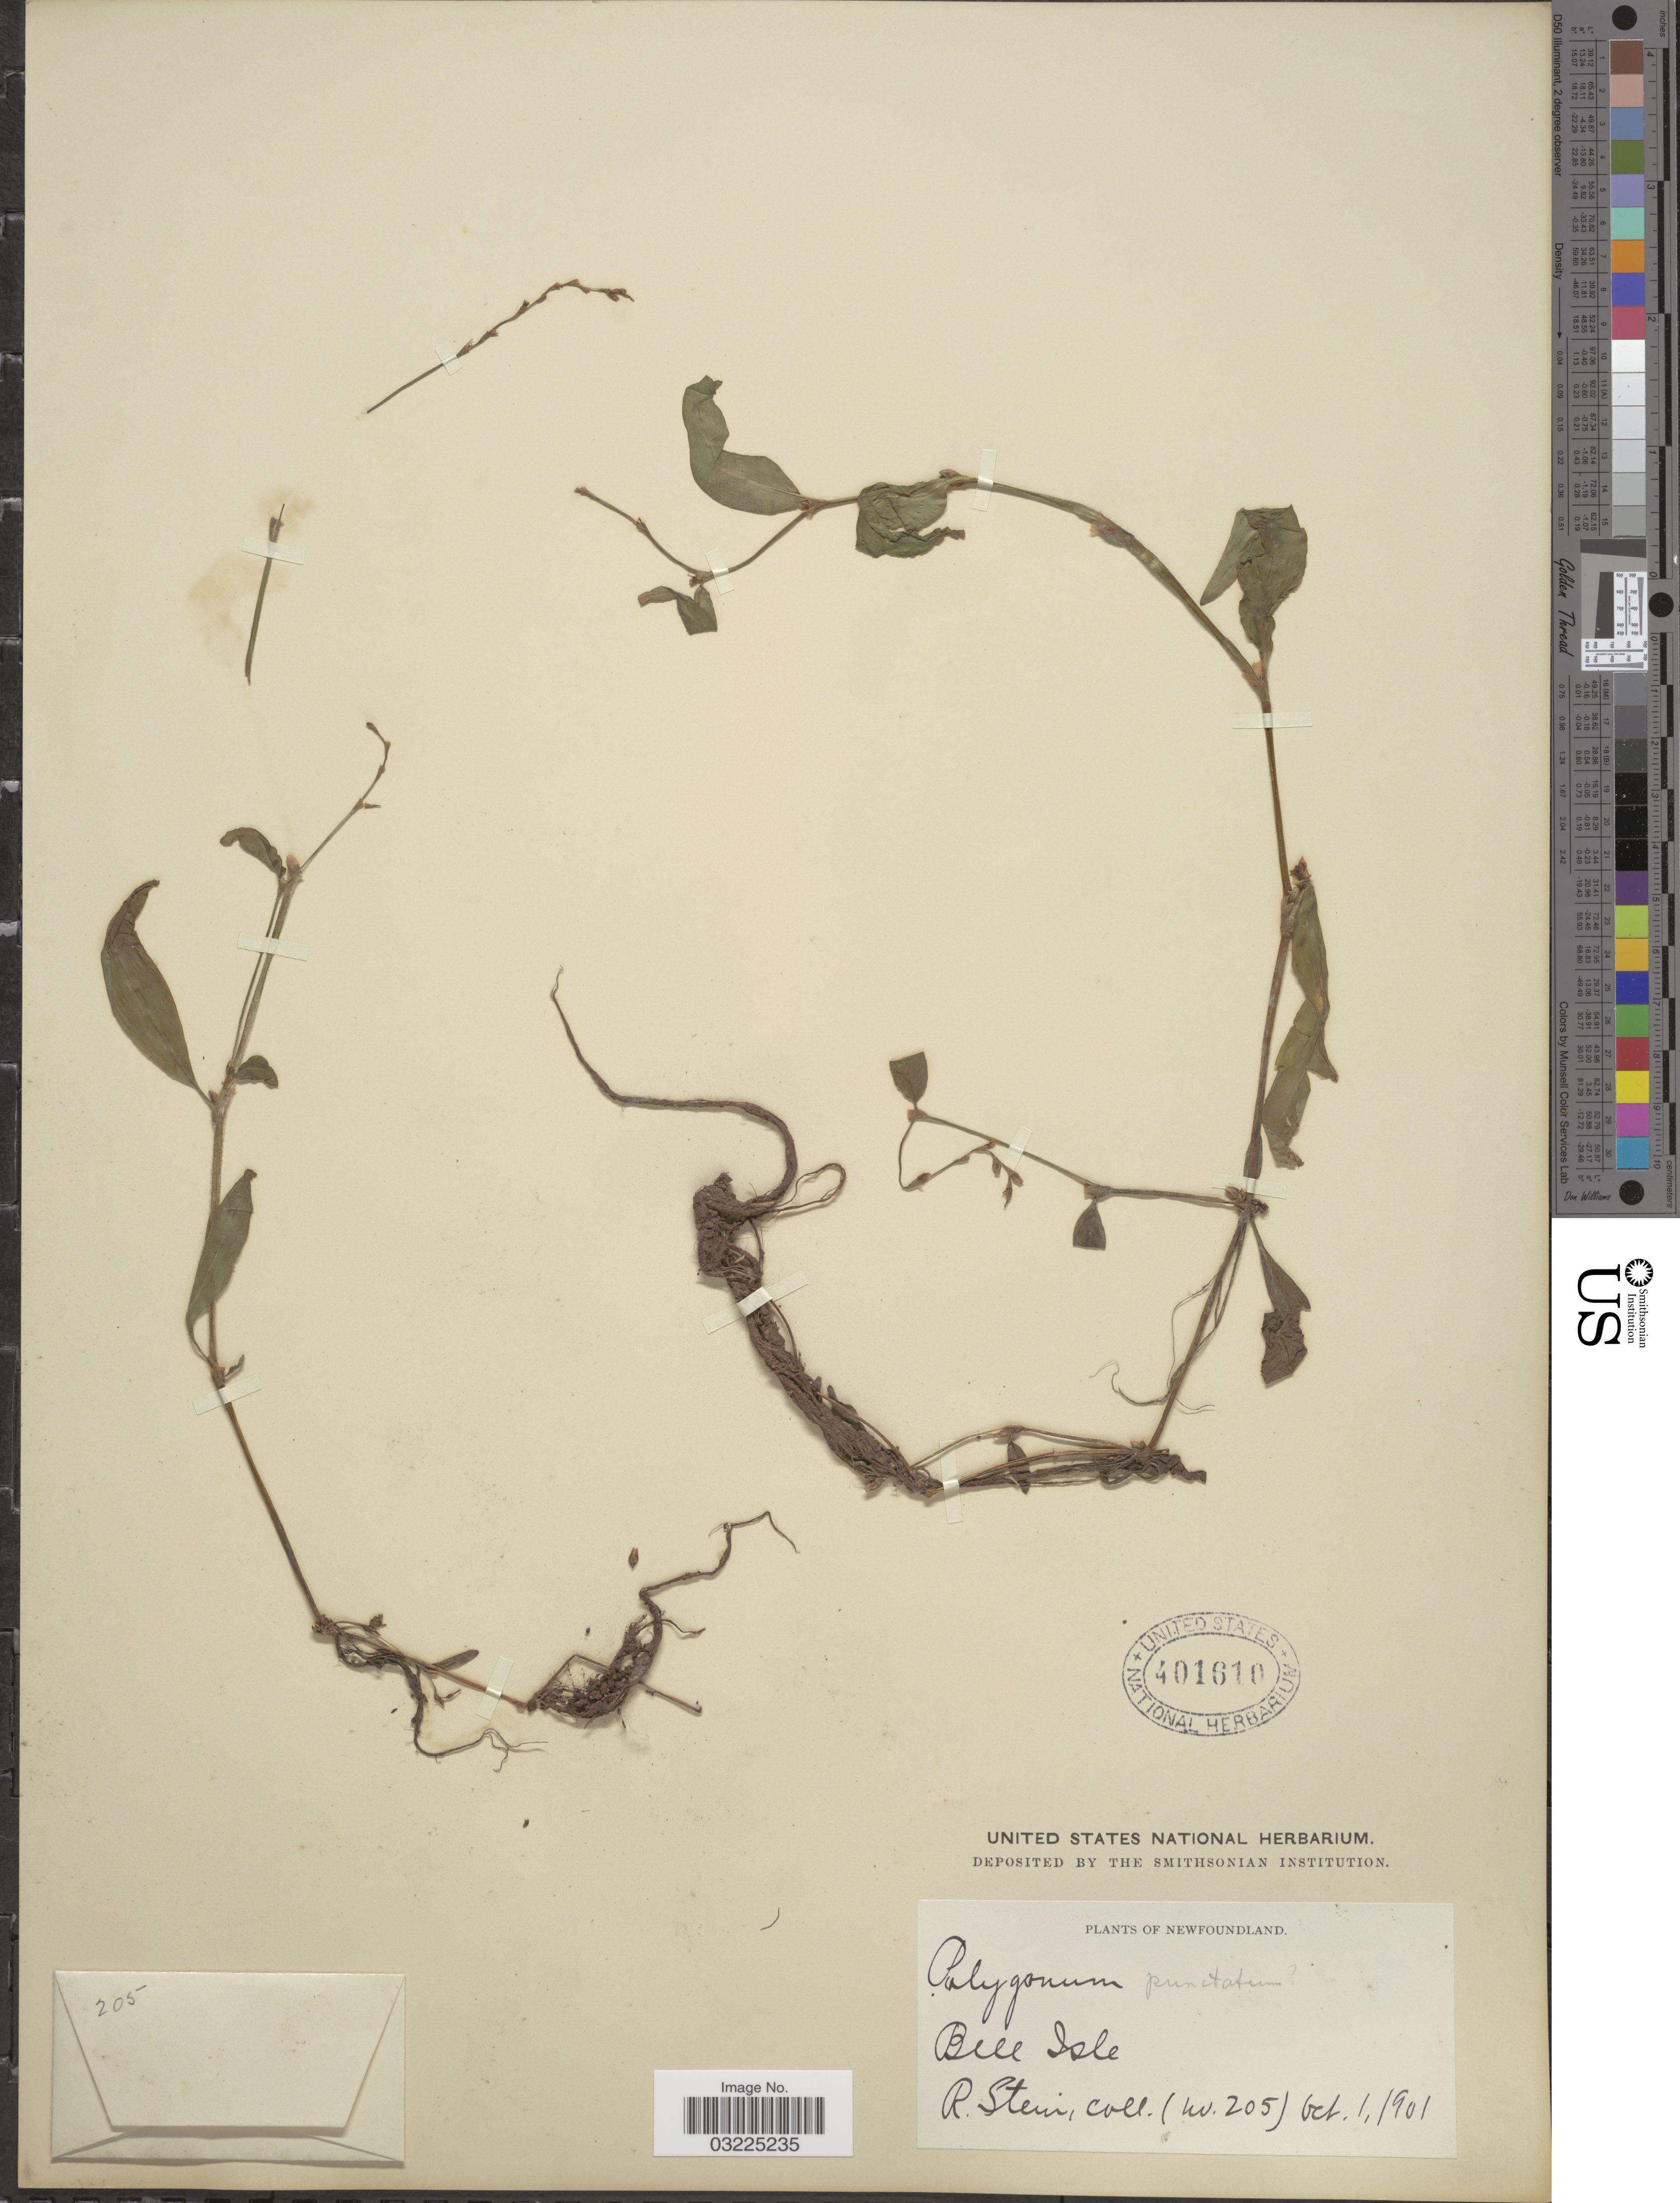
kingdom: Plantae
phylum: Tracheophyta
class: Magnoliopsida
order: Caryophyllales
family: Polygonaceae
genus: Persicaria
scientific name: Persicaria punctata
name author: (Elliott) Small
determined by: Atha, D. E.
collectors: R. Stein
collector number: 205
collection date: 1901-10-01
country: Canada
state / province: Newfoundland and Labrador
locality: Bell Isle.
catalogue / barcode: US 401610